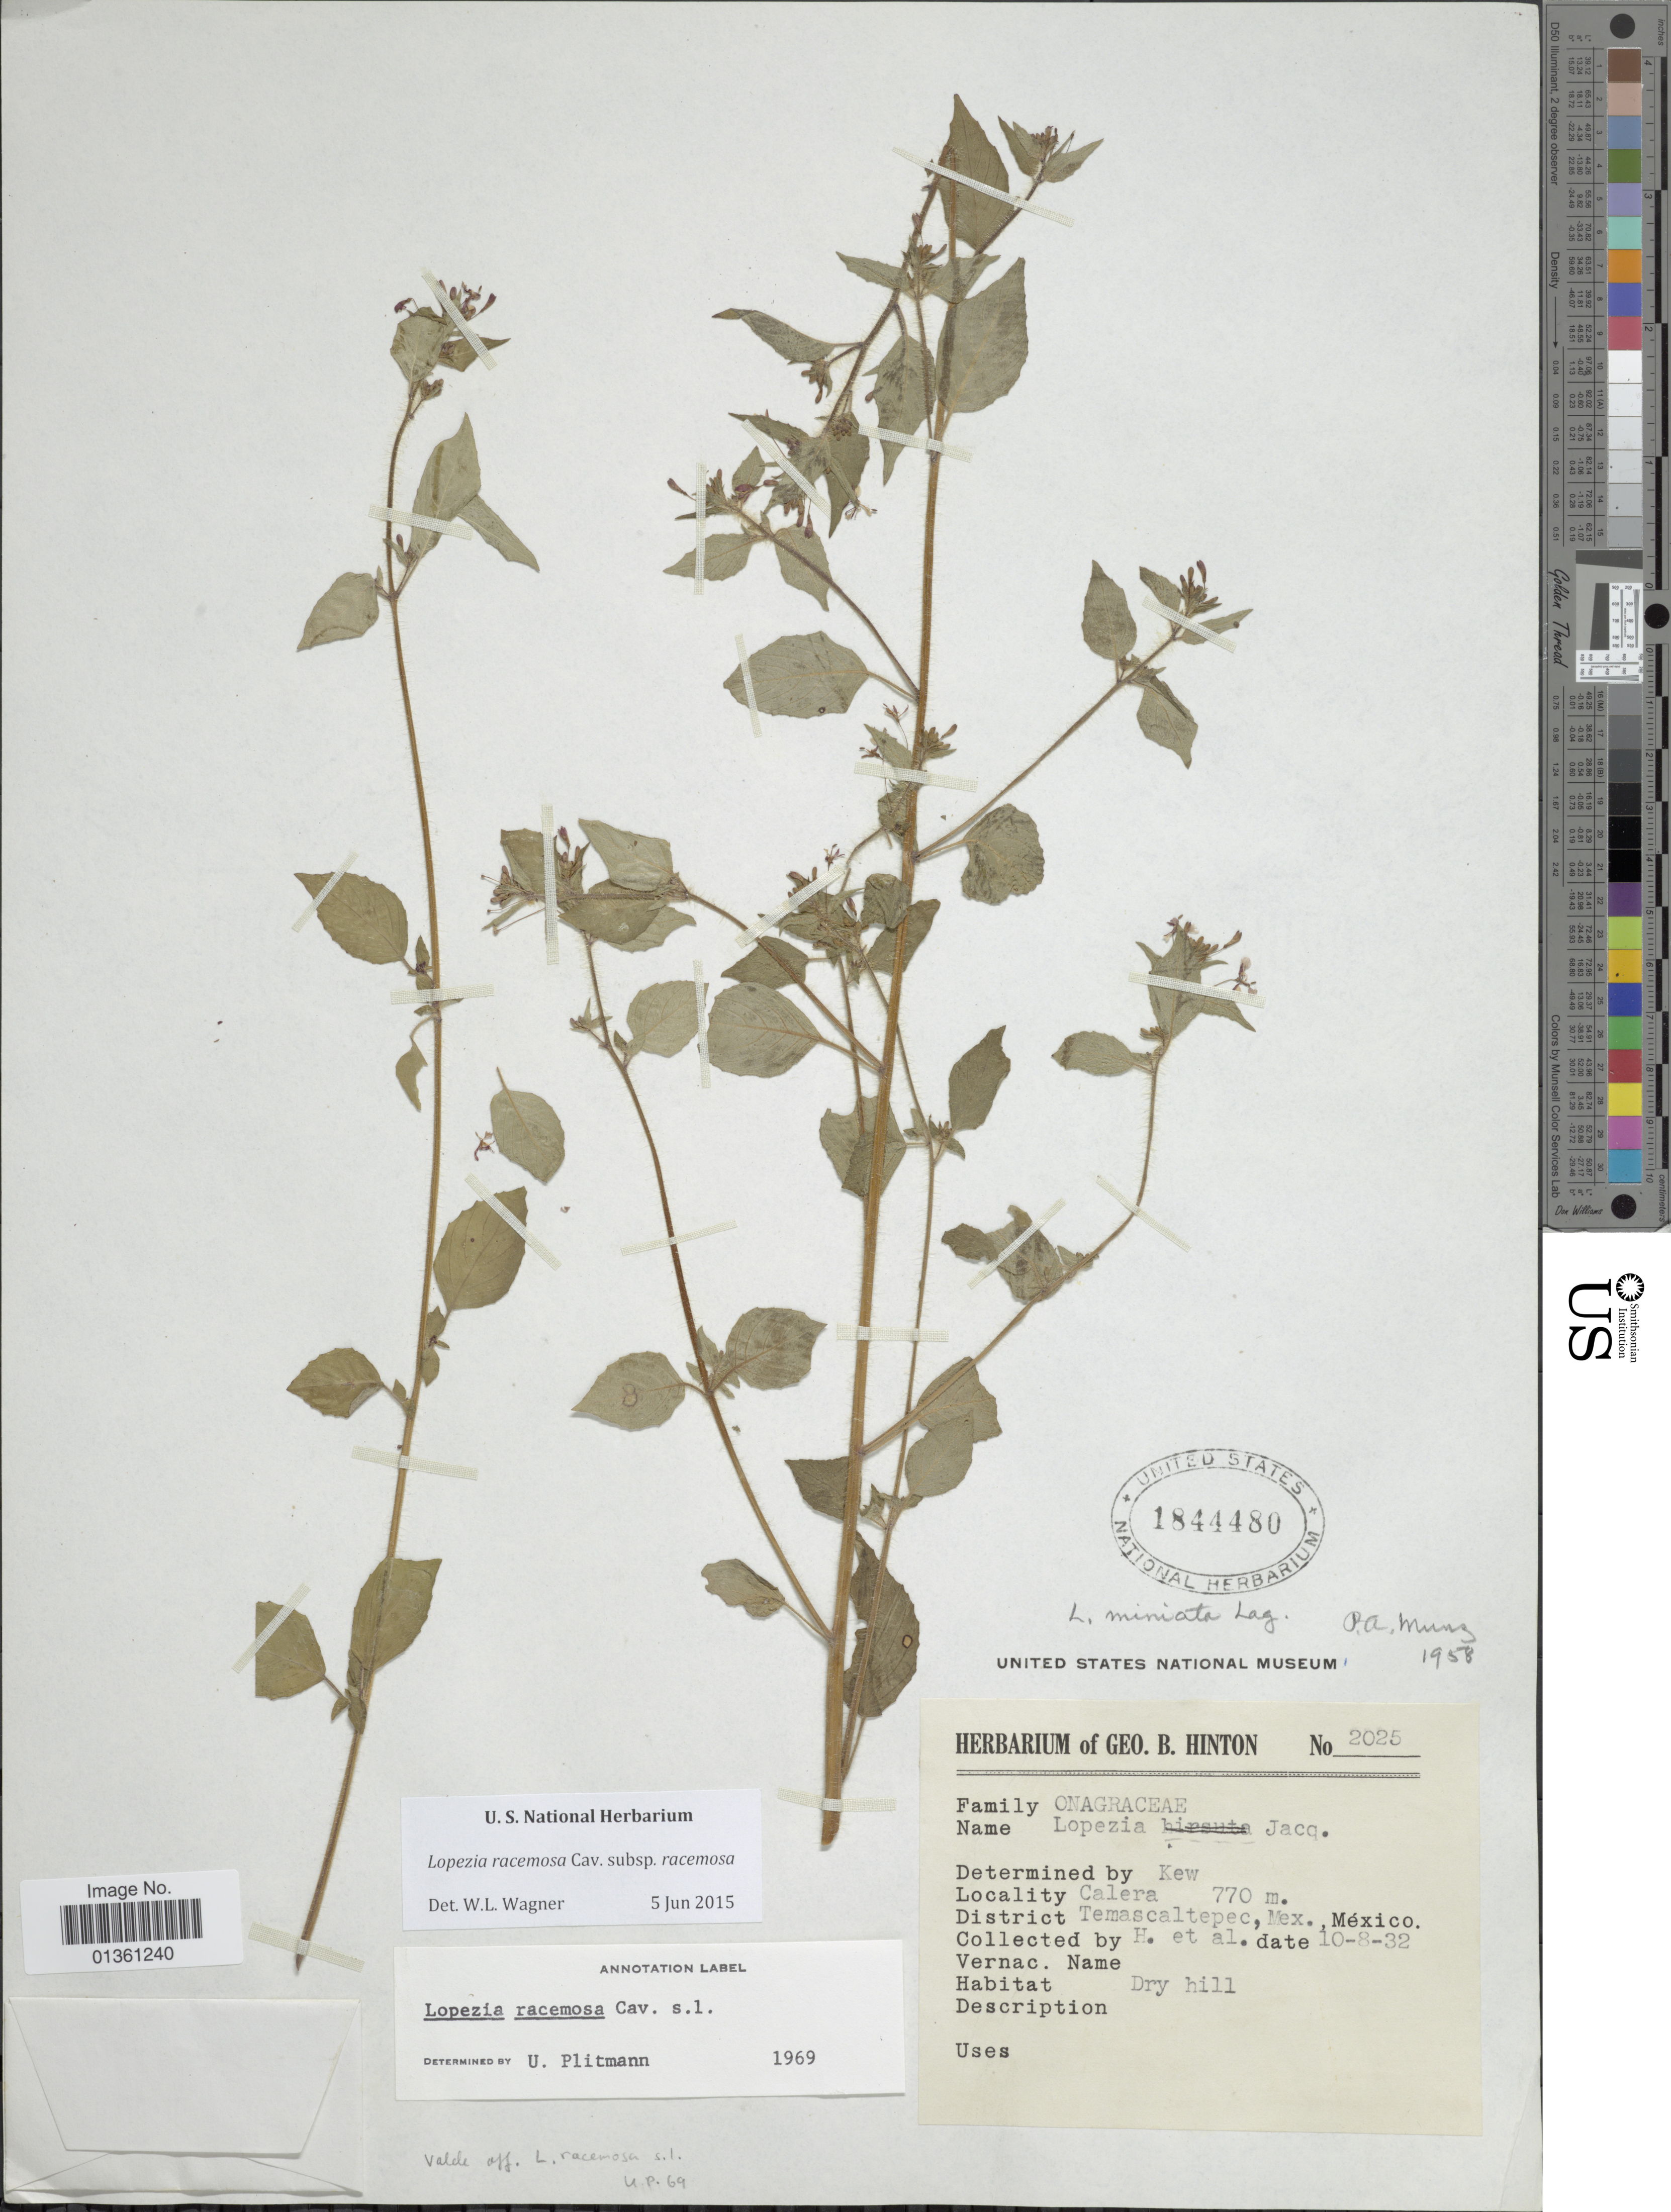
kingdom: Plantae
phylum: Tracheophyta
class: Magnoliopsida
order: Myrtales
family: Onagraceae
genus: Lopezia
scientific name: Lopezia racemosa subsp. racemosa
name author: Cav.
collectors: G. B. Hinton & et al.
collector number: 2025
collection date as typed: Transcribed d/m/y: 8/10/32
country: Mexico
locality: Calera. District Temascaltepec.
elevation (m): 770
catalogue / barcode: US 1844480